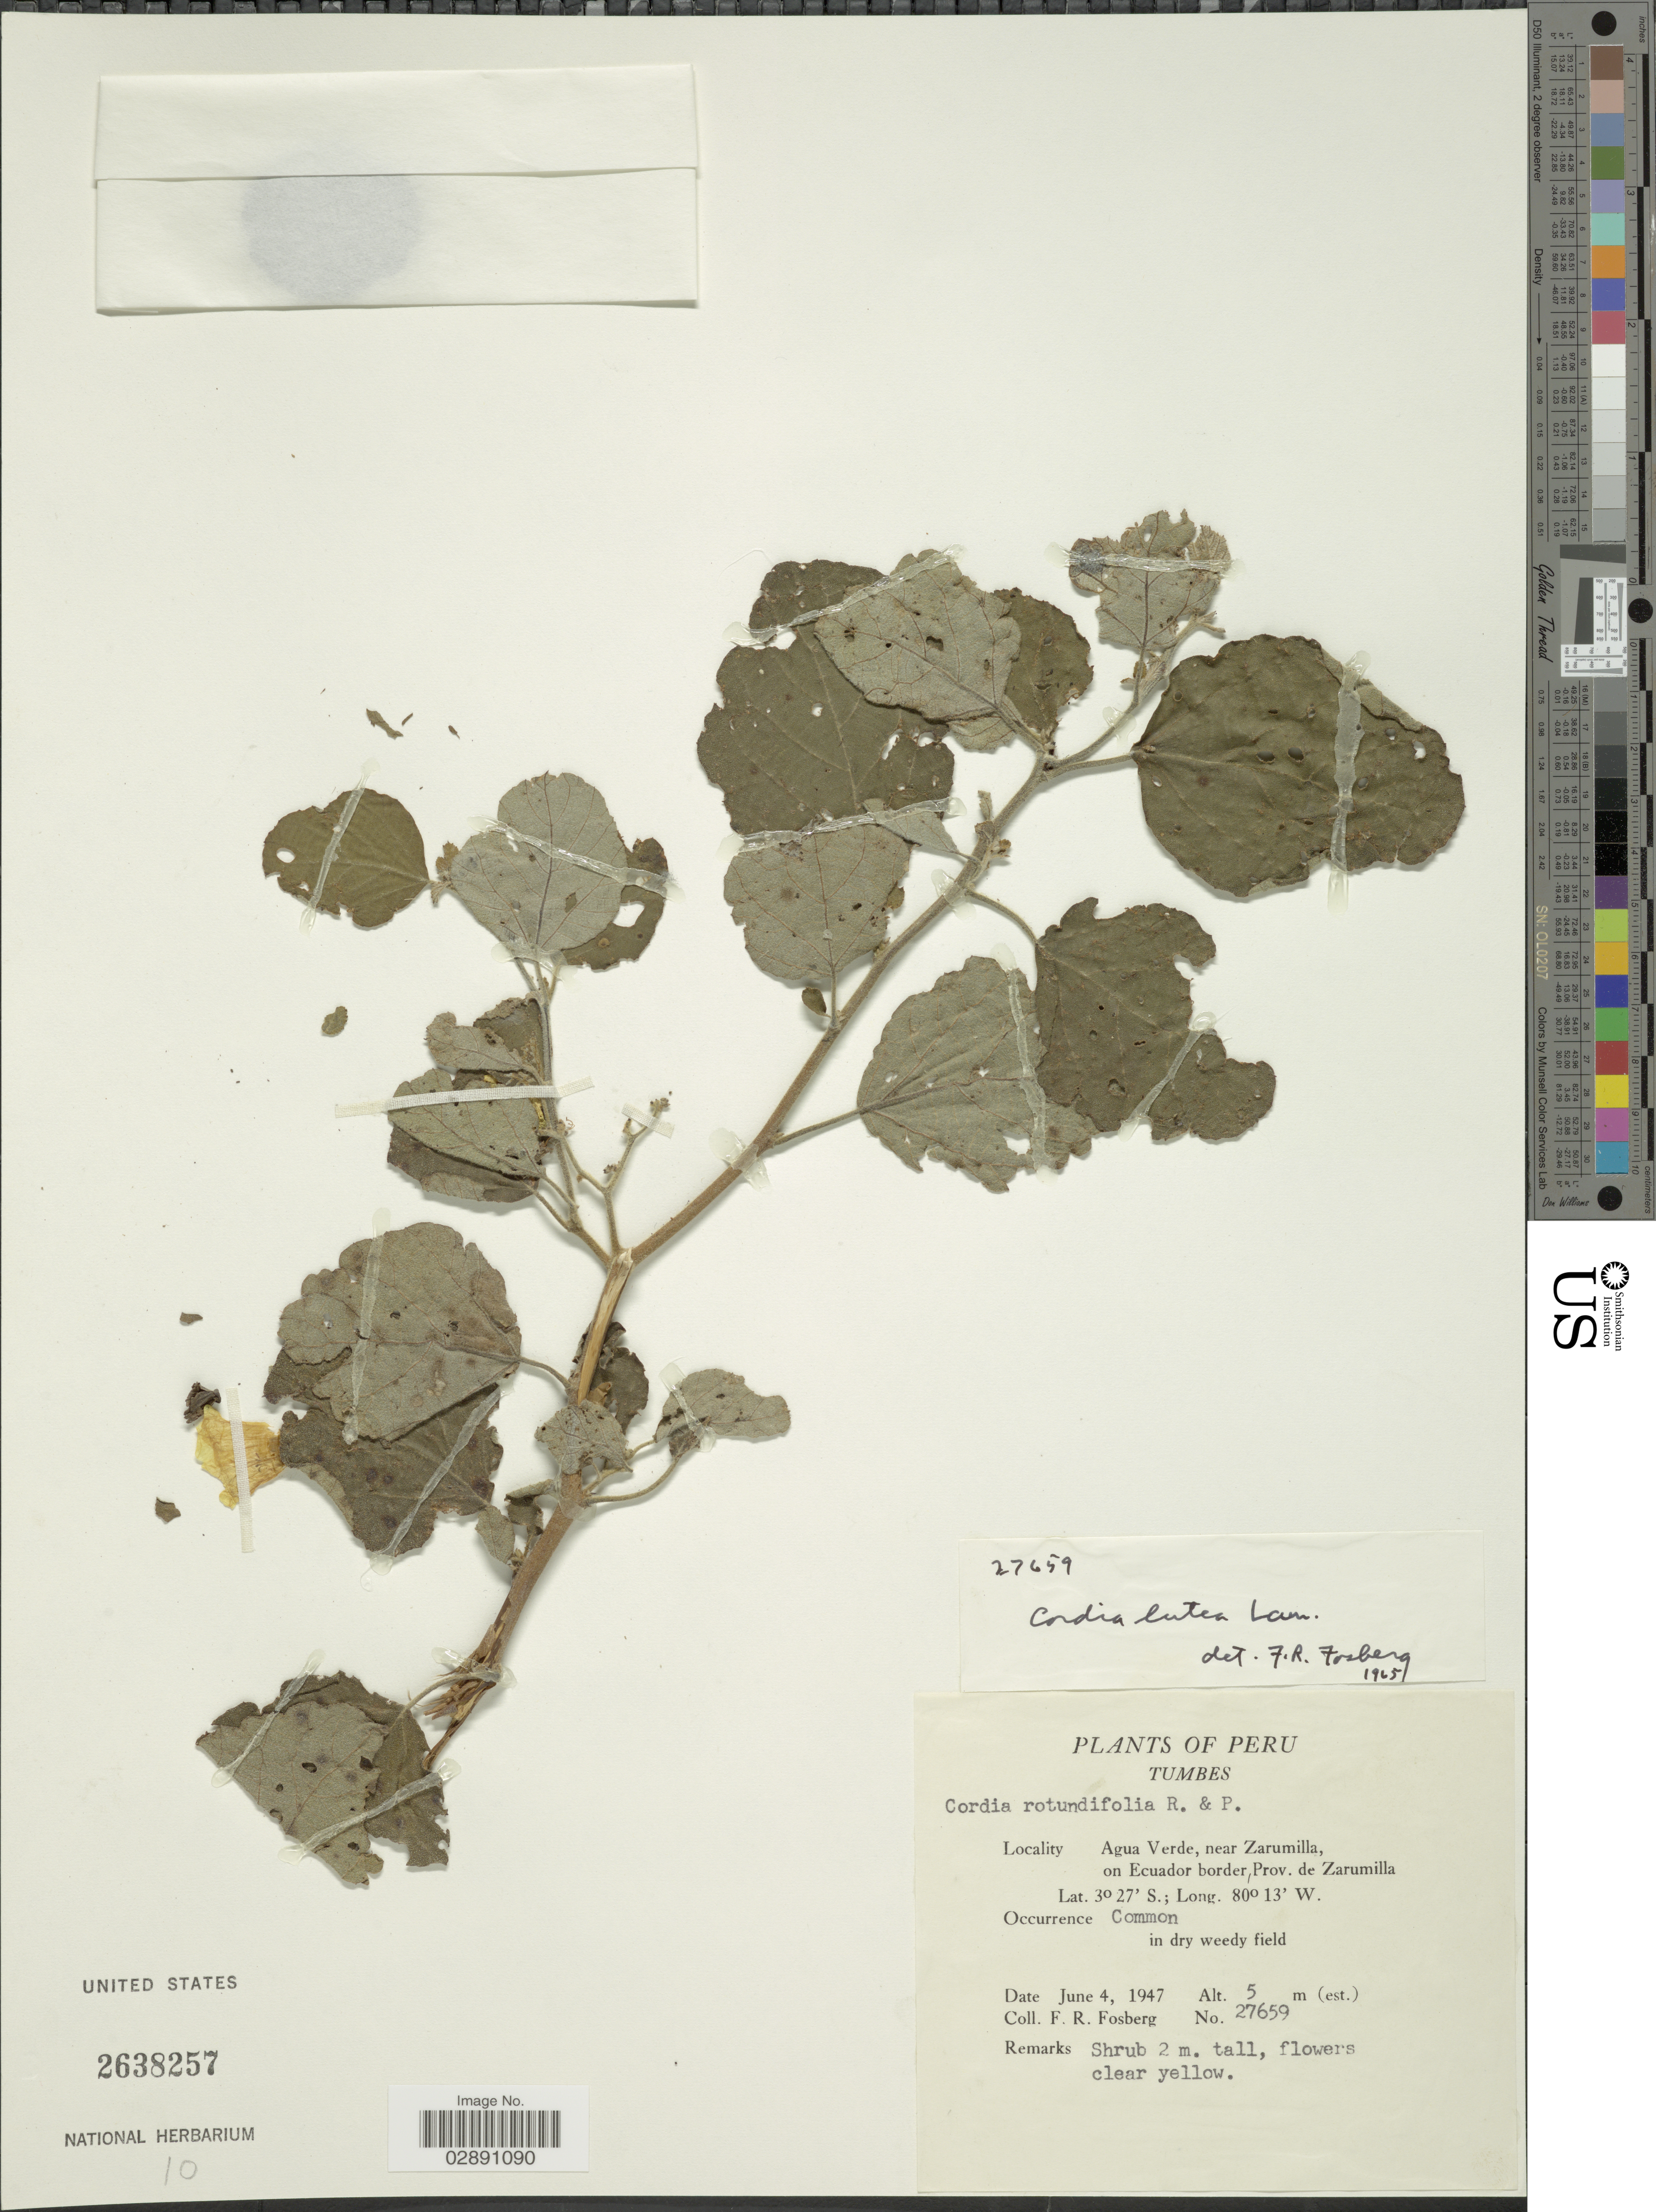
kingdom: Plantae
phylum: Tracheophyta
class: Magnoliopsida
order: Boraginales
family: Cordiaceae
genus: Cordia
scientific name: Cordia lutea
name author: Lam.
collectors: F. R. Fosberg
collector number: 27659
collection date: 1947-06-04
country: Peru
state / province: Tumbes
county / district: Zarumilla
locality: Agua Verde, near Zarumilla, on Ecuador border, Prov. de Zarumilla.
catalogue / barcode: US 2638257